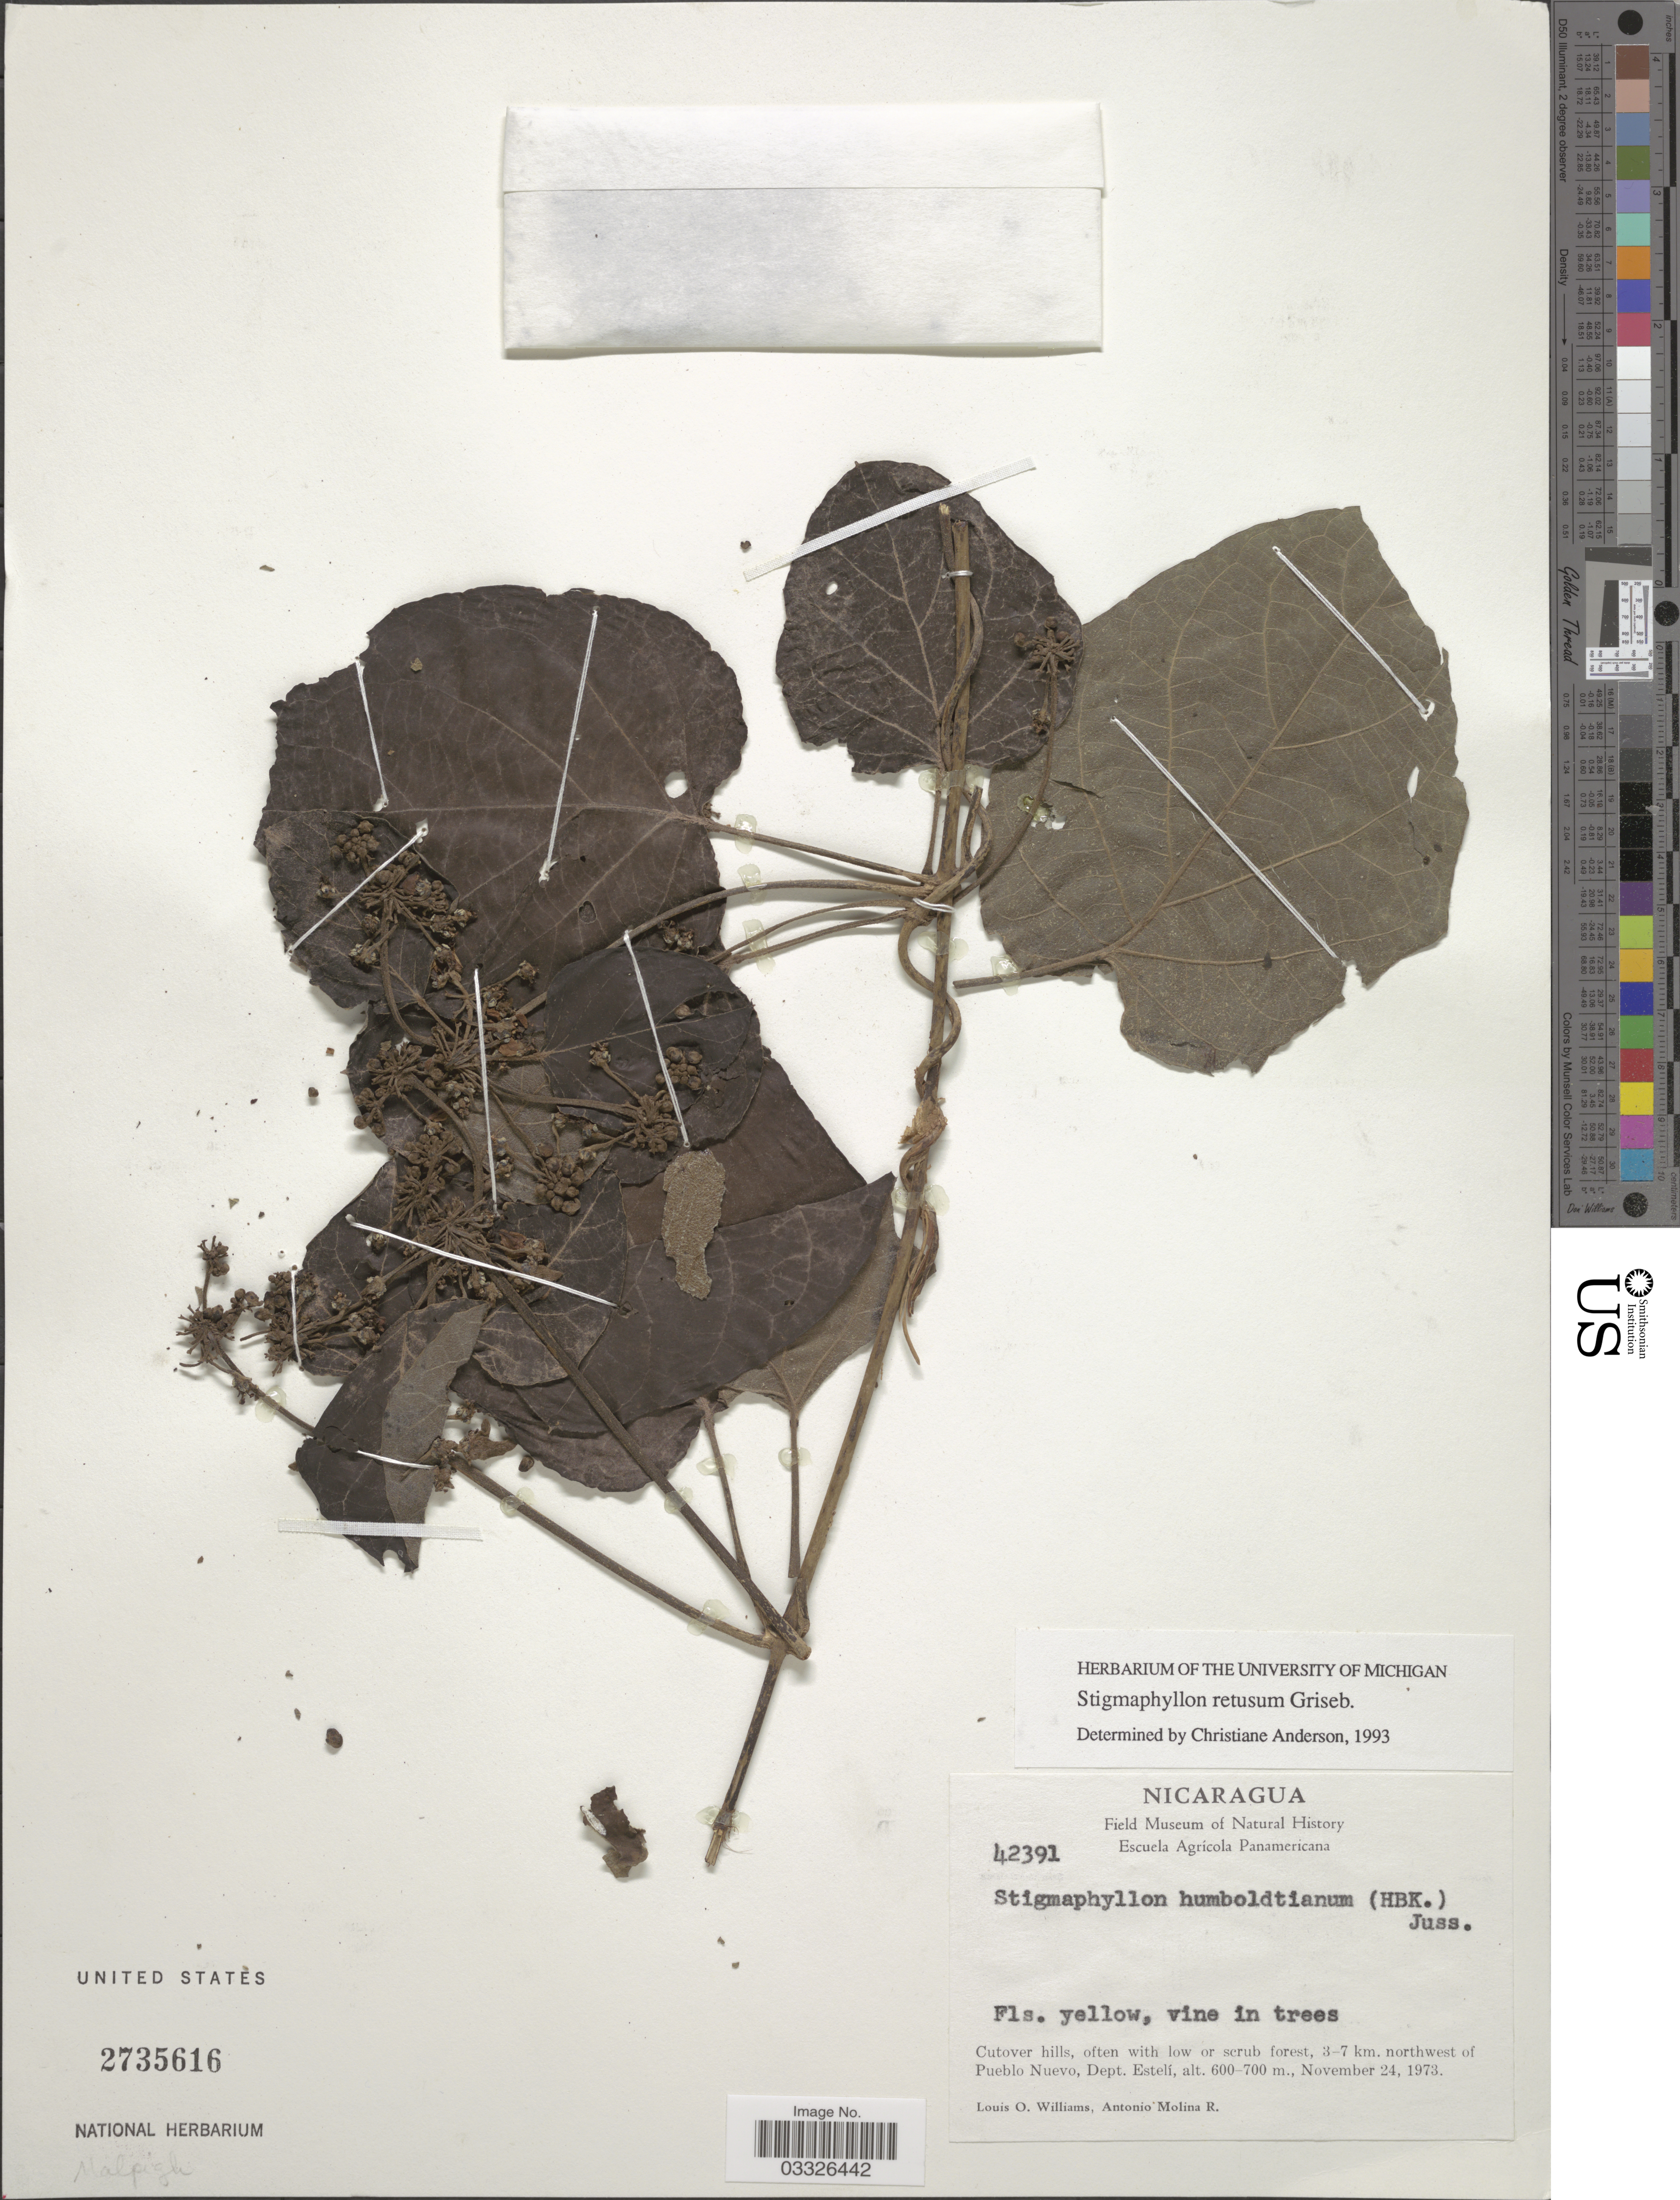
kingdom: Plantae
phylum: Tracheophyta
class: Magnoliopsida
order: Malpighiales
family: Malpighiaceae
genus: Stigmaphyllon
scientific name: Stigmaphyllon retusum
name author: Griseb.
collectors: L. O. Williams & A. Molina R.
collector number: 42391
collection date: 1973-11-24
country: Nicaragua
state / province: Esteli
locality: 3-7 km. northwest of Pueblo Nuevo, Dept. Estelí.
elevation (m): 600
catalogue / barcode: US 2735616